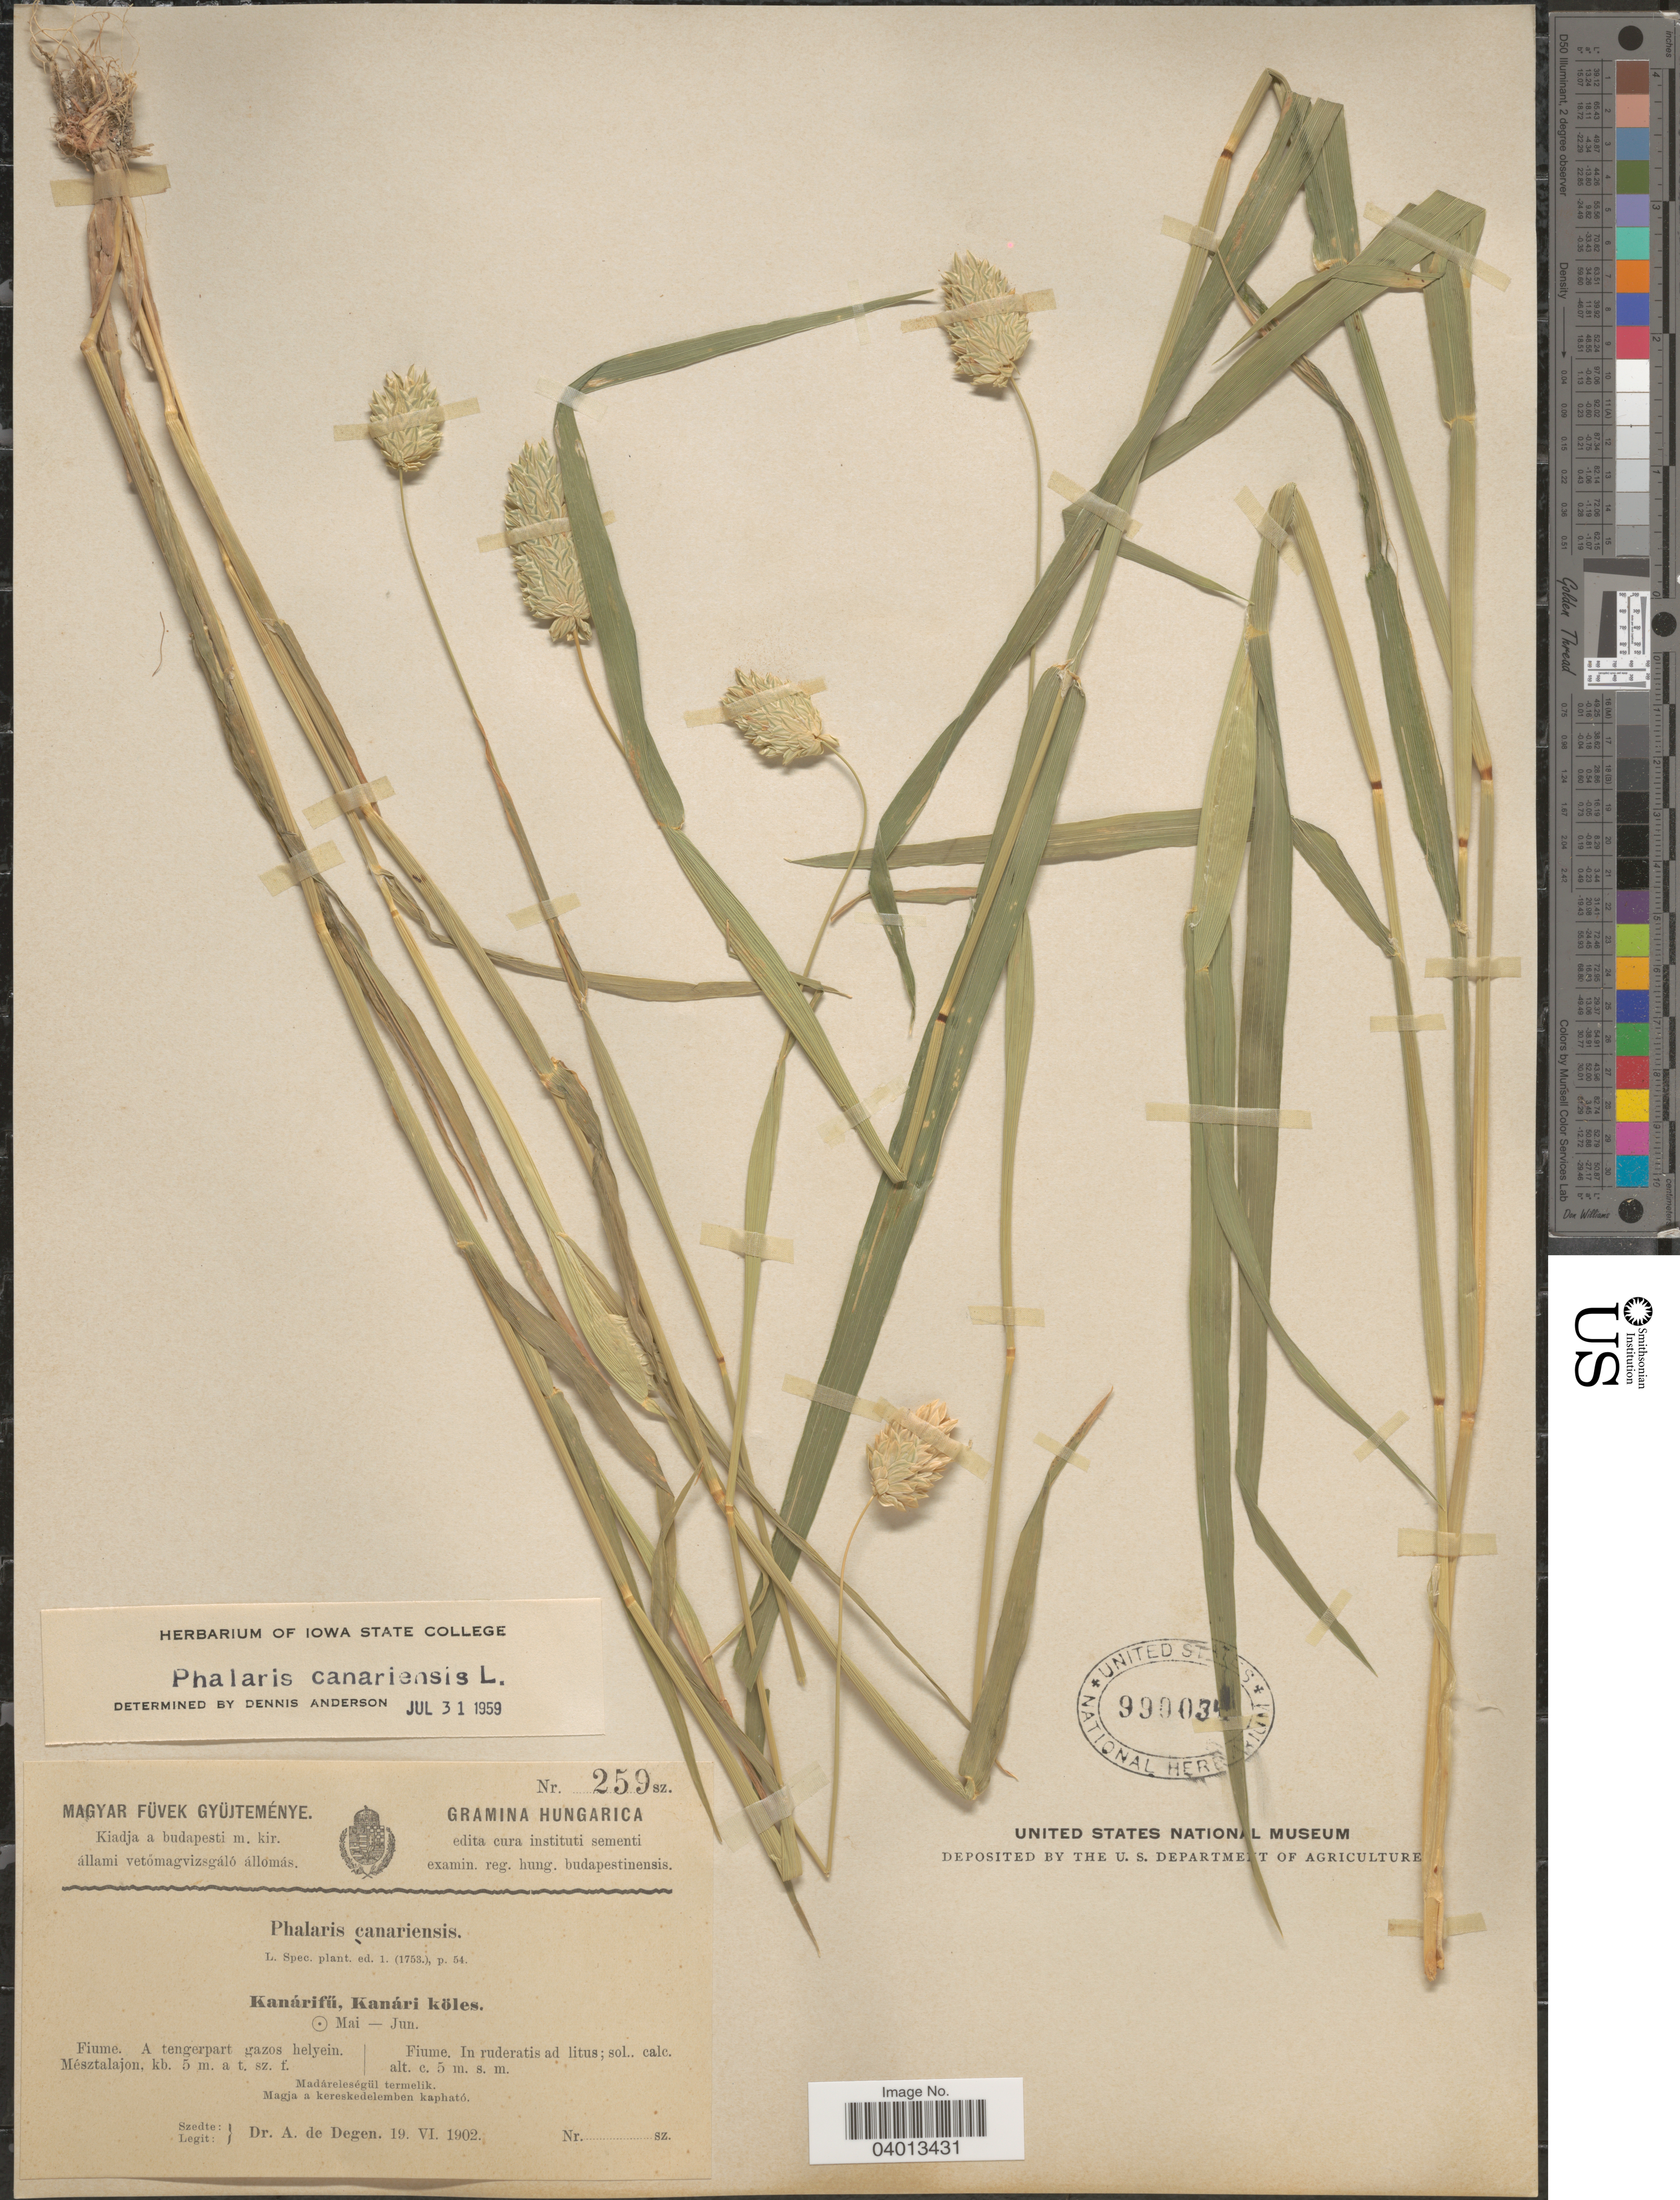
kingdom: Plantae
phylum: Tracheophyta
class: Liliopsida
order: Poales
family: Poaceae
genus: Phalaris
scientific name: Phalaris canariensis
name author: L.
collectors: A. Degen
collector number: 259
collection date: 1902-06-19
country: Hungary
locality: Hungarica. Fiume. In ruderatis ad litus; sol., calc.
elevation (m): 5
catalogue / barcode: US 990034